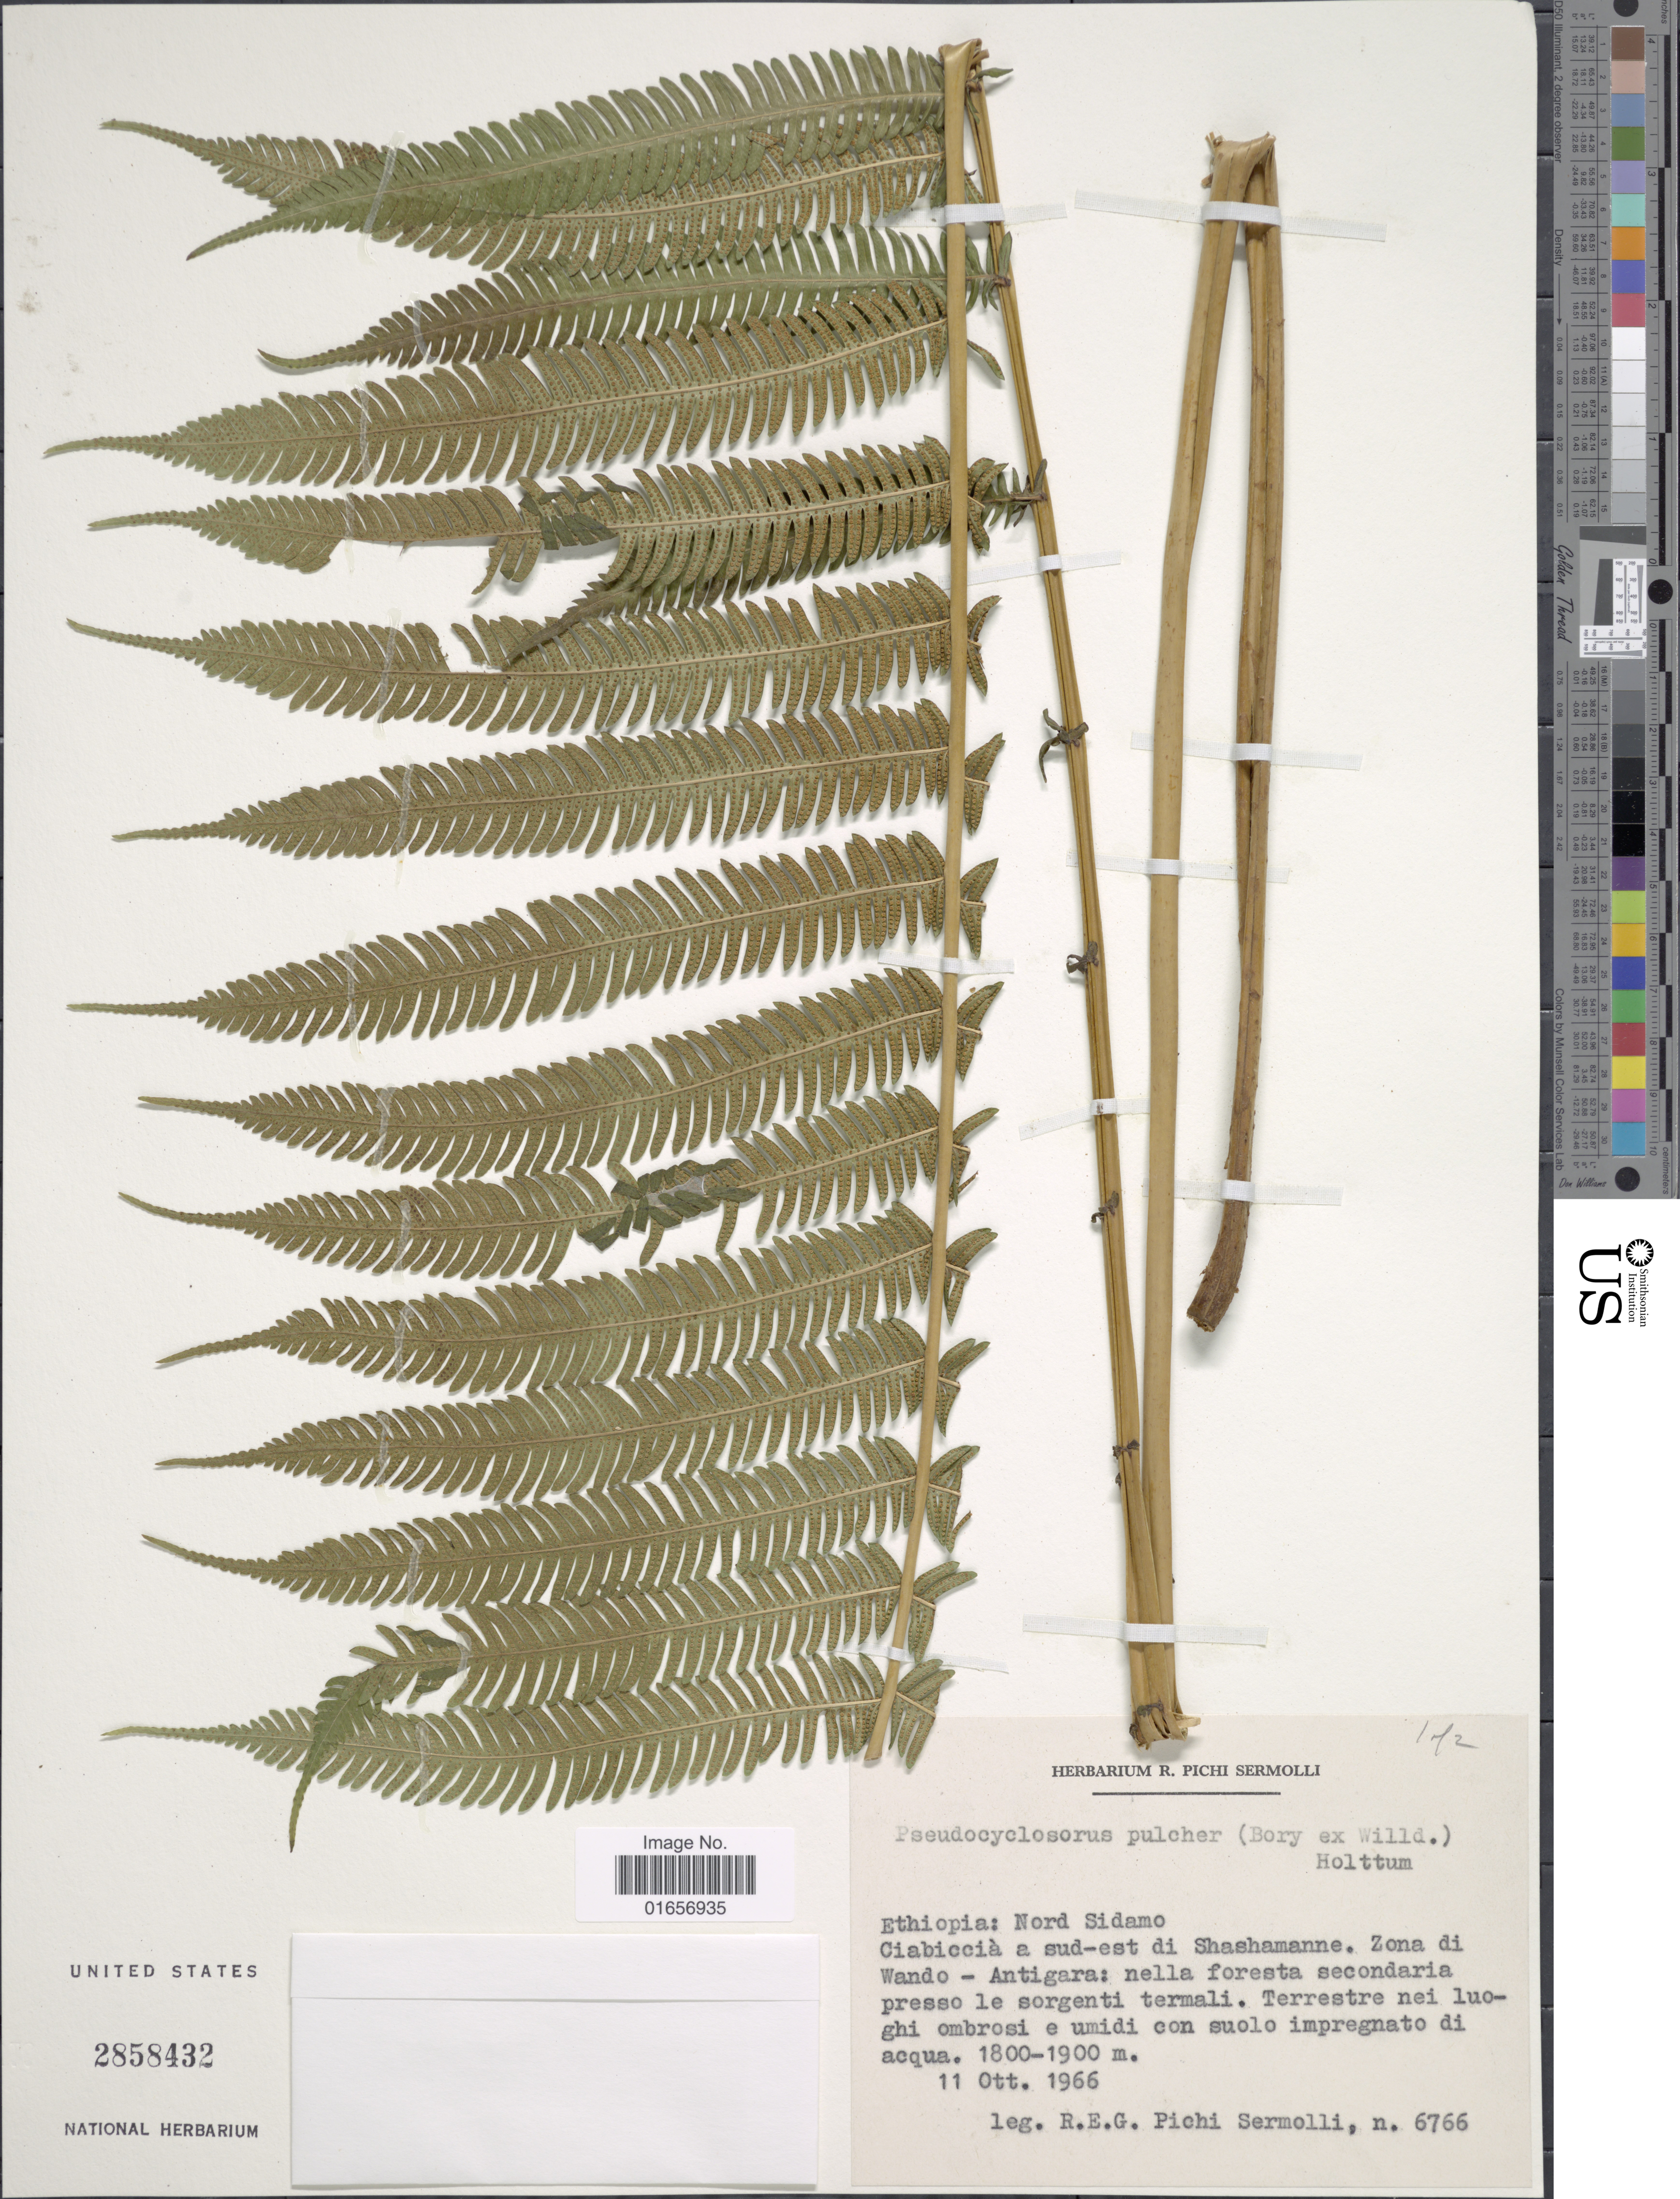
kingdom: Plantae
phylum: Tracheophyta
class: Polypodiopsida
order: Polypodiales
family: Thelypteridaceae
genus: Pseudocyclosorus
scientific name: Pseudocyclosorus pulcher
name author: (Bory ex Willd.) Holttum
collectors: R. E. Pichi-Sermolli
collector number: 6766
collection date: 1966-10-11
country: Ethiopia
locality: Nord Sidamo, Ciabicciá a sud- est di Shashamnne, Zona di Wando- Antigara: nella foresta secondaria presso le sorgenti termali.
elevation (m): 1800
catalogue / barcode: US 2858432